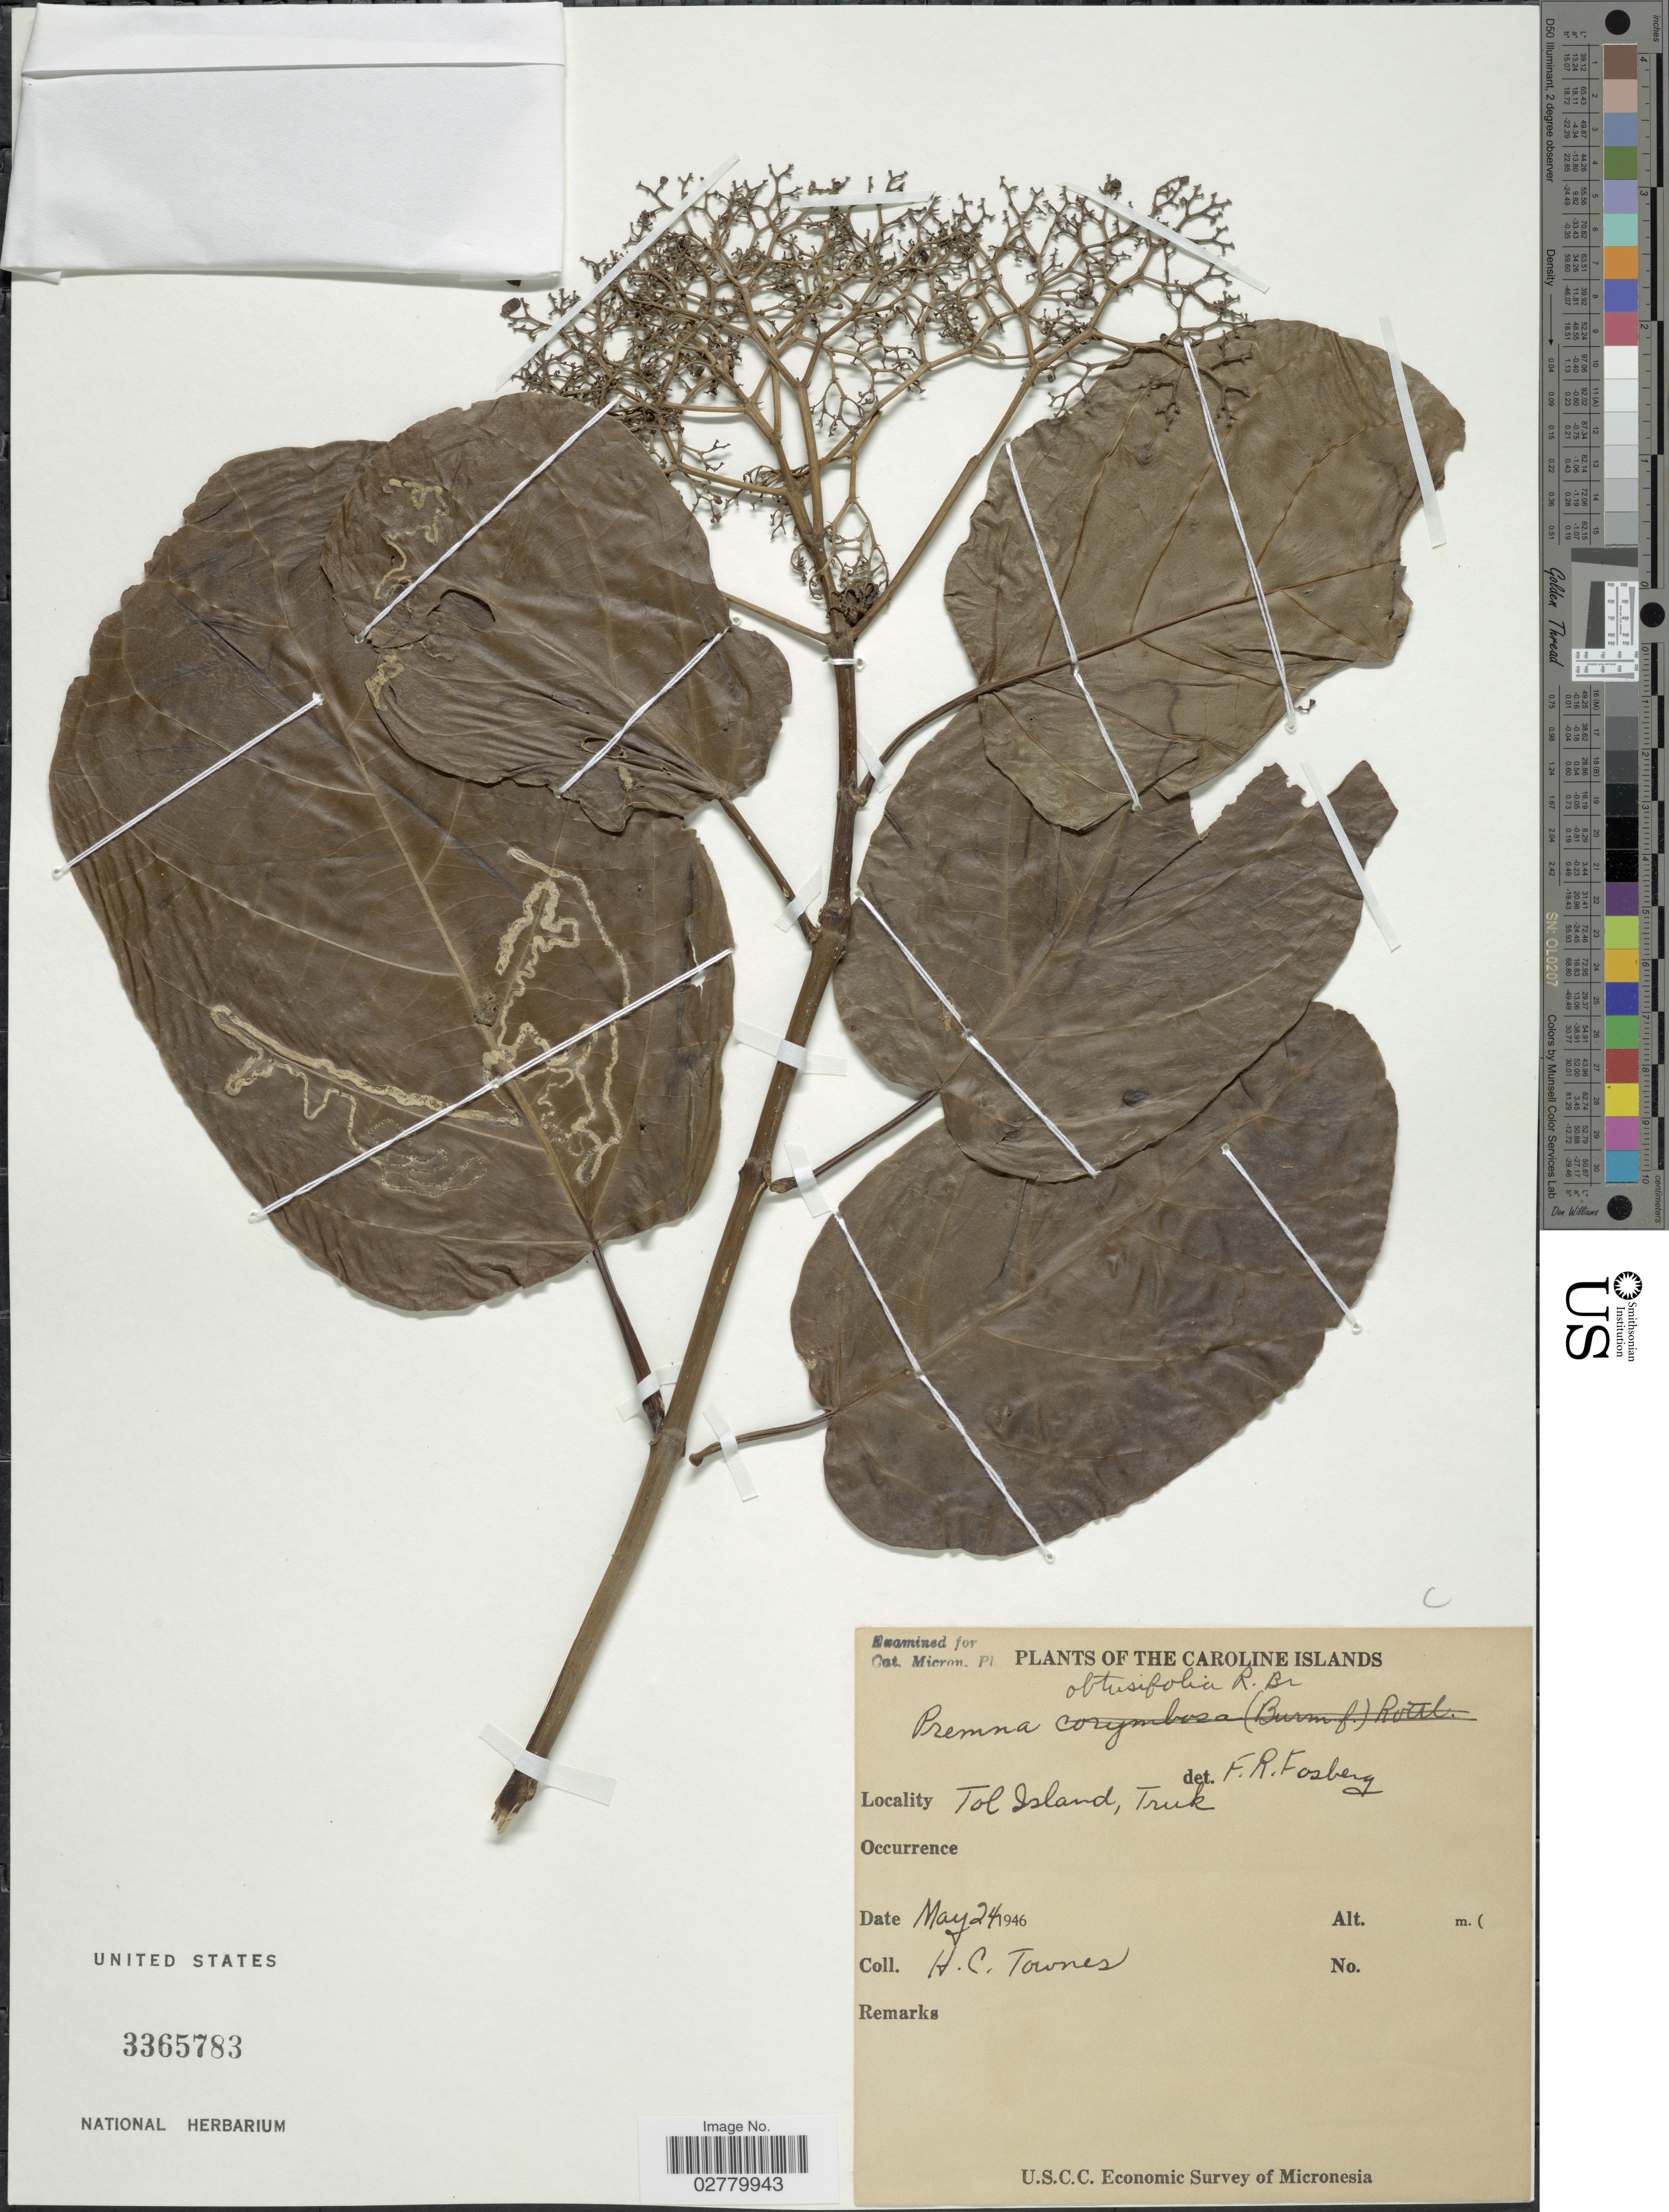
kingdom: Plantae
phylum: Tracheophyta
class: Magnoliopsida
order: Lamiales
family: Lamiaceae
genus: Premna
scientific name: Premna obtusifolia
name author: R. Br.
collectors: H. Townes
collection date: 1946-05-24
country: Micronesia, Federated States of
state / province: Truk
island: Tol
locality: The Caroline Islands. Tol Island.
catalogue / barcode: US 3365783